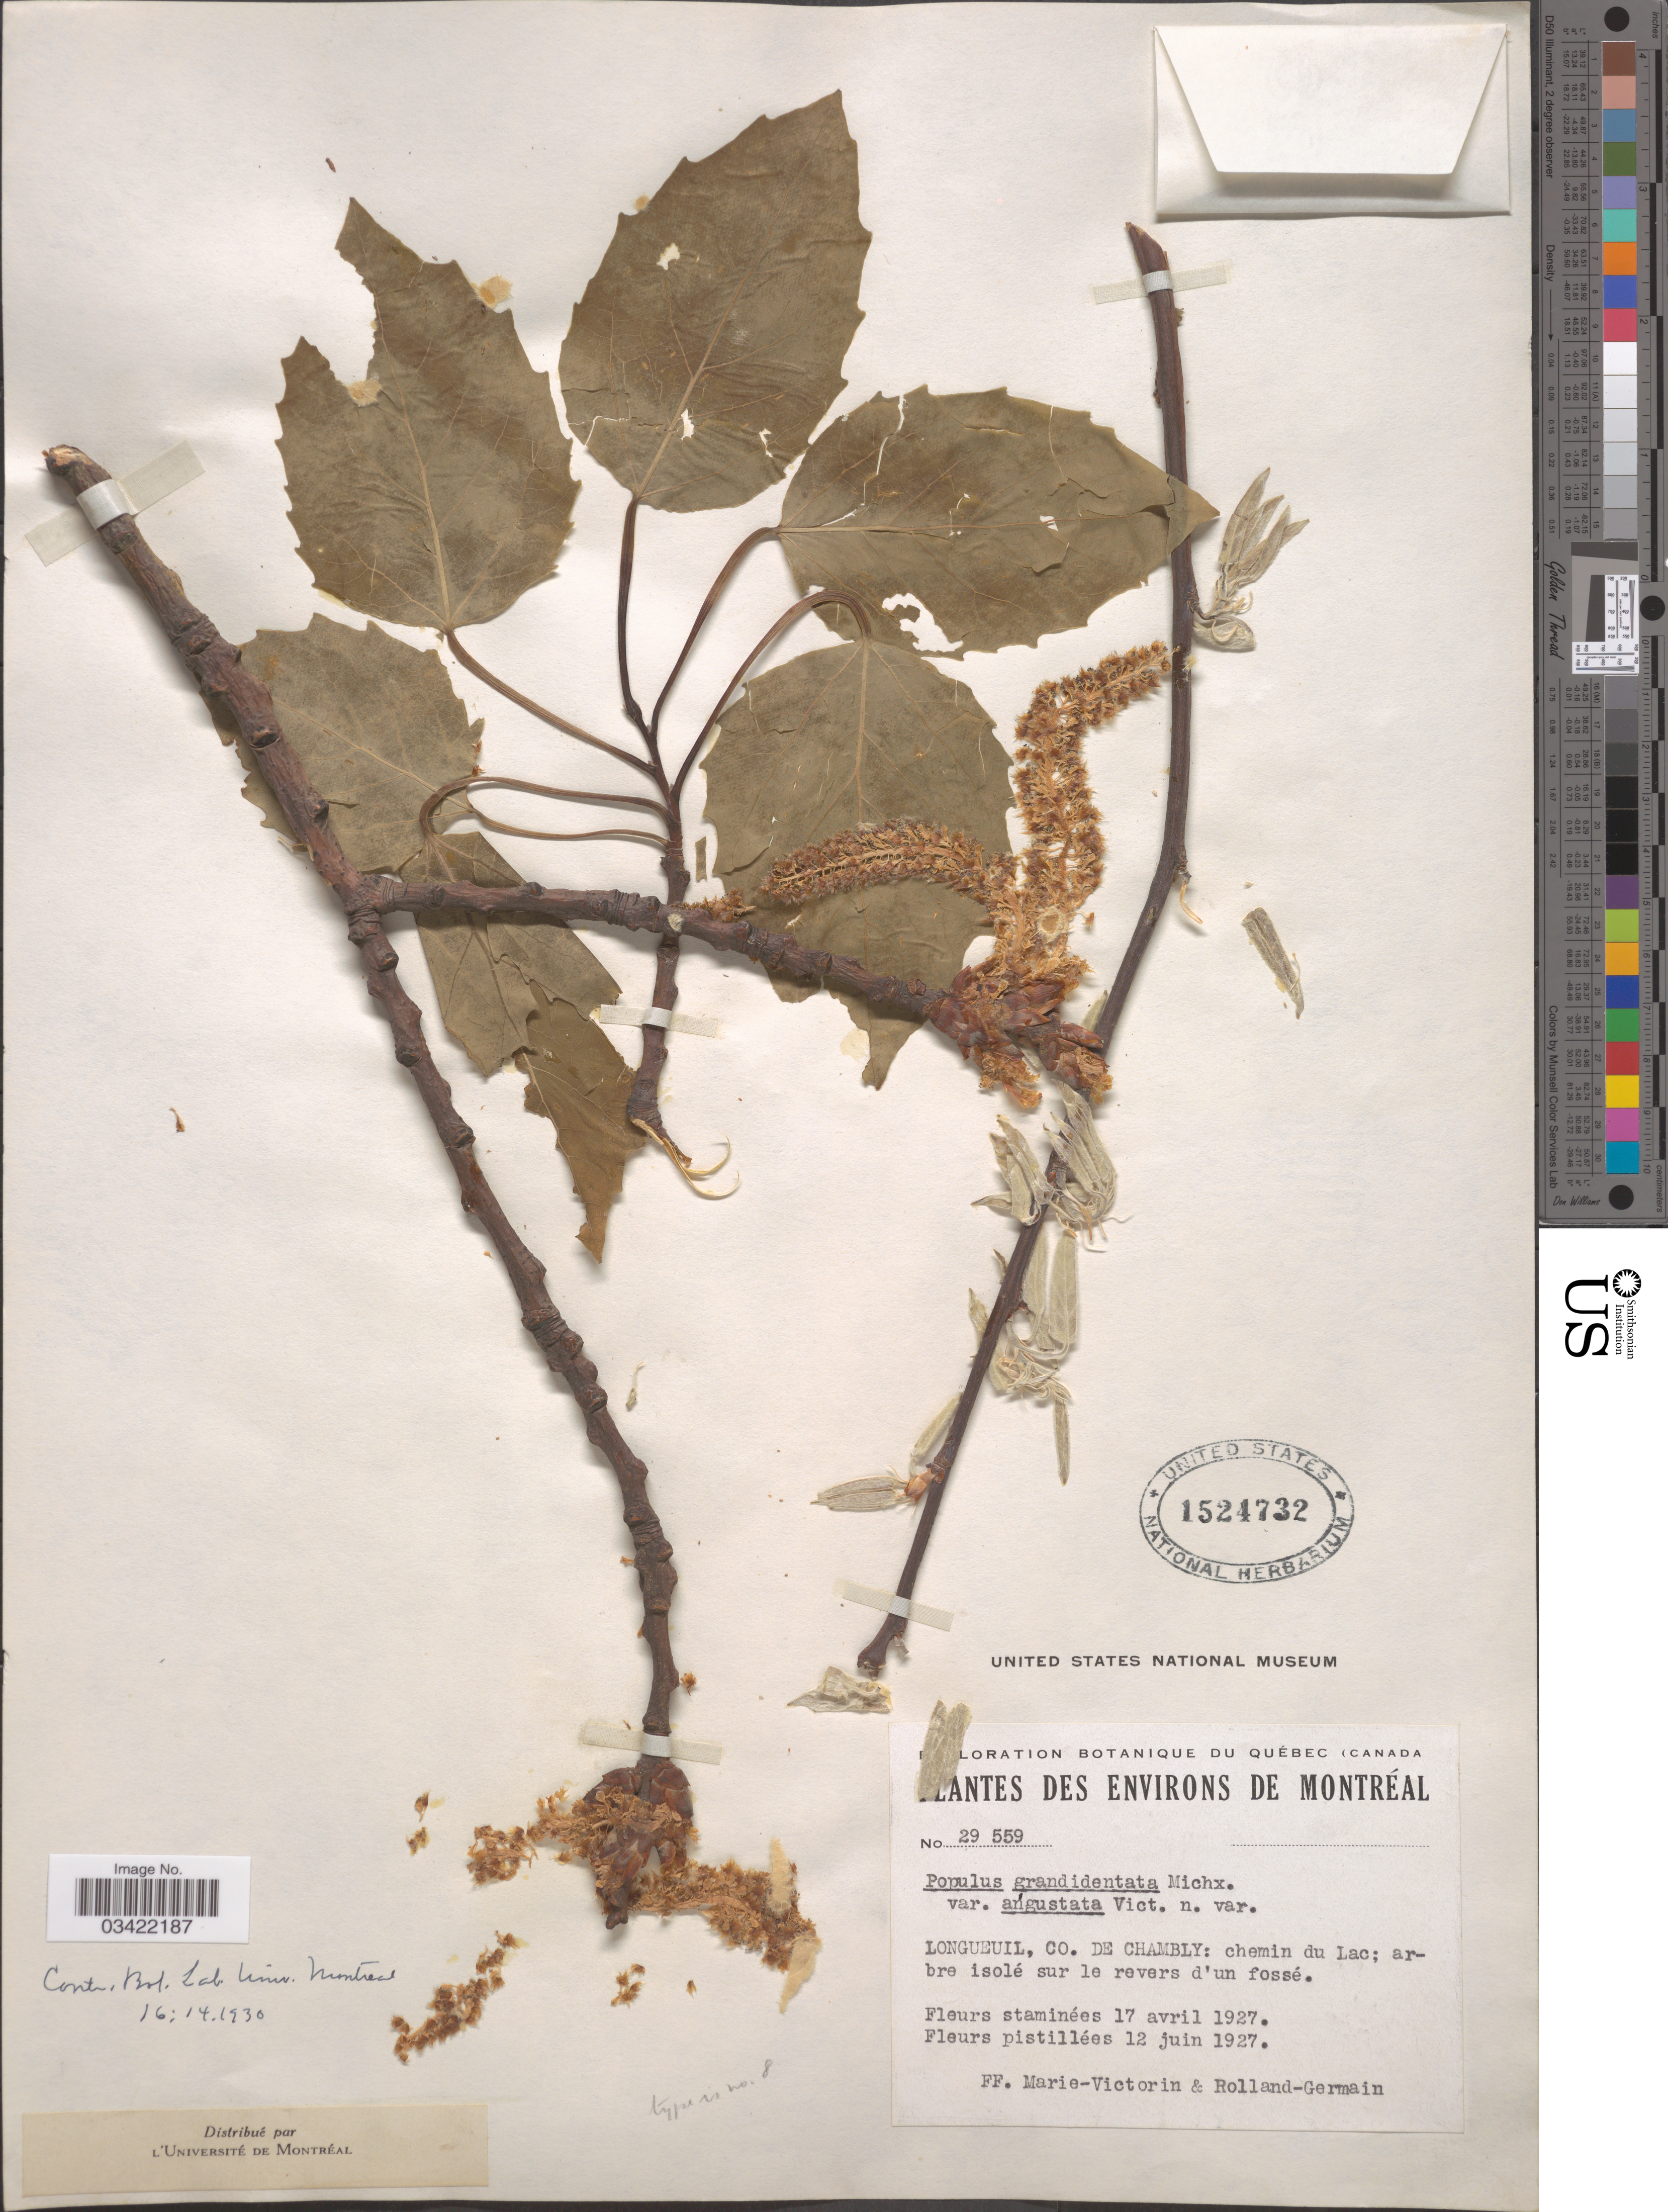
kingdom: Plantae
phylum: Tracheophyta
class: Magnoliopsida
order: Malpighiales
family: Salicaceae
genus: Populus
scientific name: Populus grandidentata var. angustata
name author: Vict.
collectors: F. Marie-Victorin & Rolland-Germain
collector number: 29559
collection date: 1927-04-17/1927-06-12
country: Canada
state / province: Quebec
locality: Environs de Montréal. Longueuil, Co. de Chambly: chemin du Lac; arbre isolé sur le revers d'un fossé.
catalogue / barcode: US 1524732